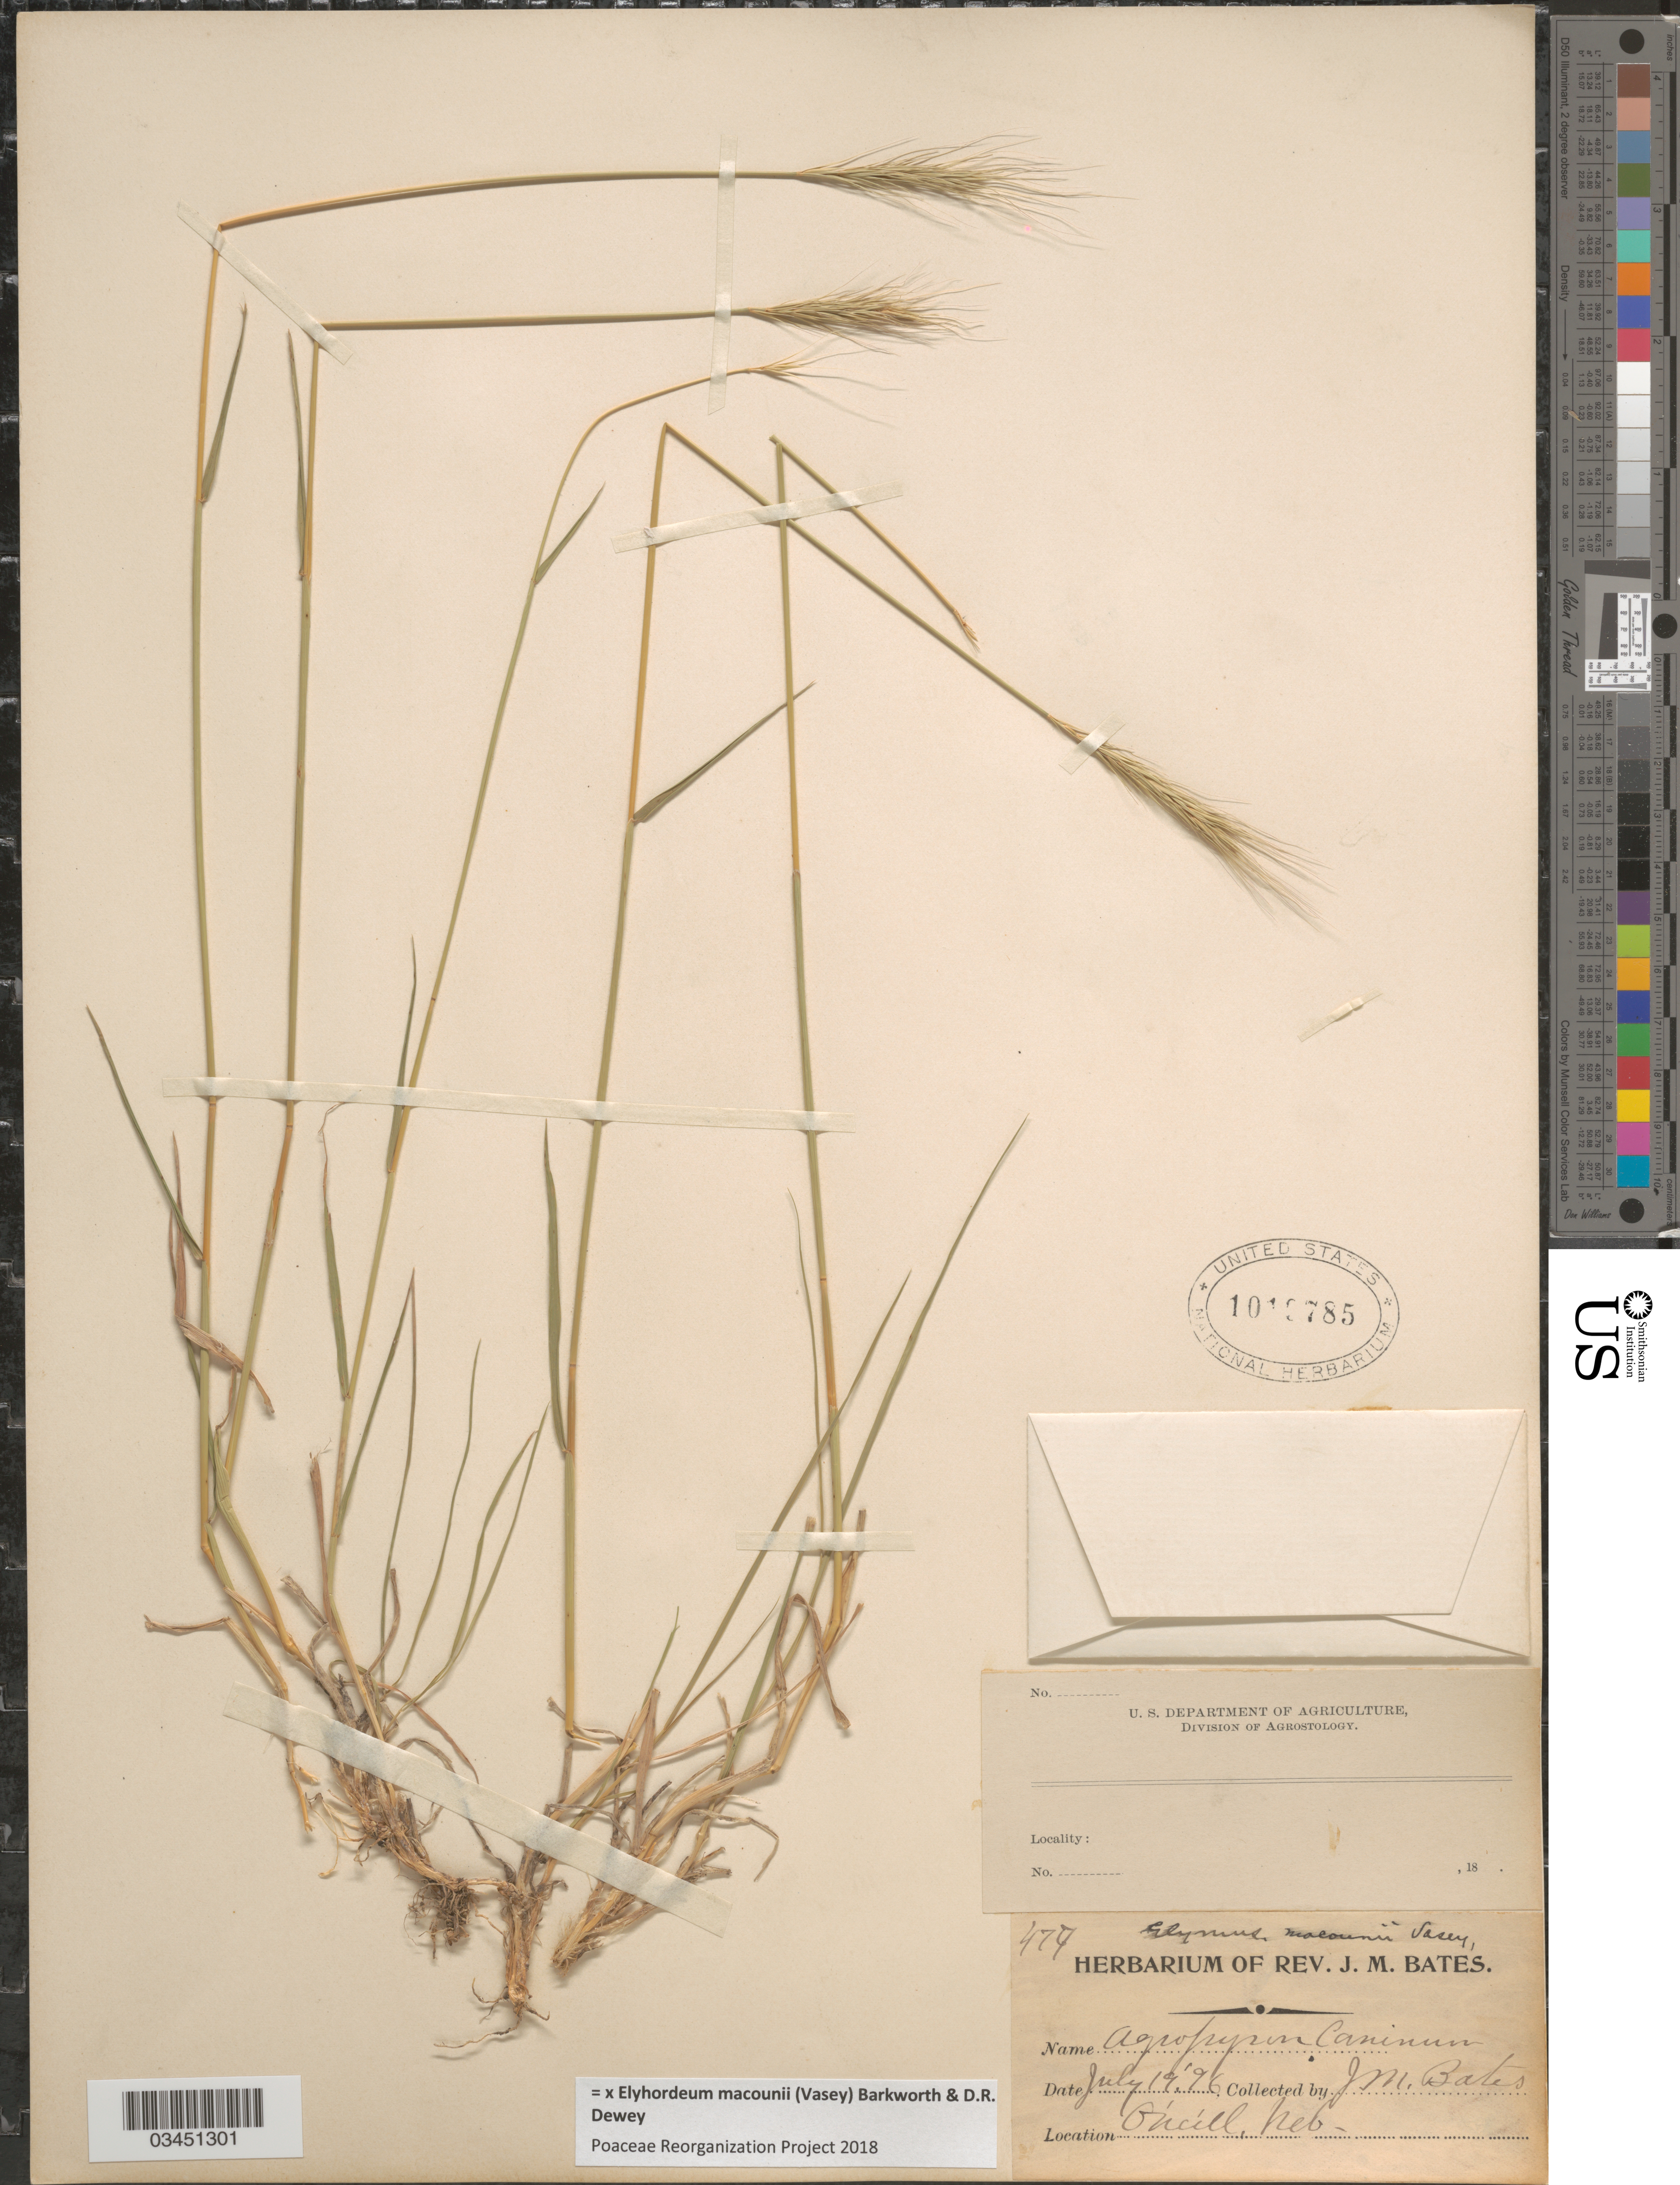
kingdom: Plantae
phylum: Tracheophyta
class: Liliopsida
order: Poales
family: Poaceae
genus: Elyhordeum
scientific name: x Elyhordeum macounii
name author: (Vasey) Barkworth & Dewey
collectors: J. Bates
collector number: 477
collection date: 1896-07-19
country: United States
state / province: Nebraska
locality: O'Neill.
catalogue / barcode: US 1019786